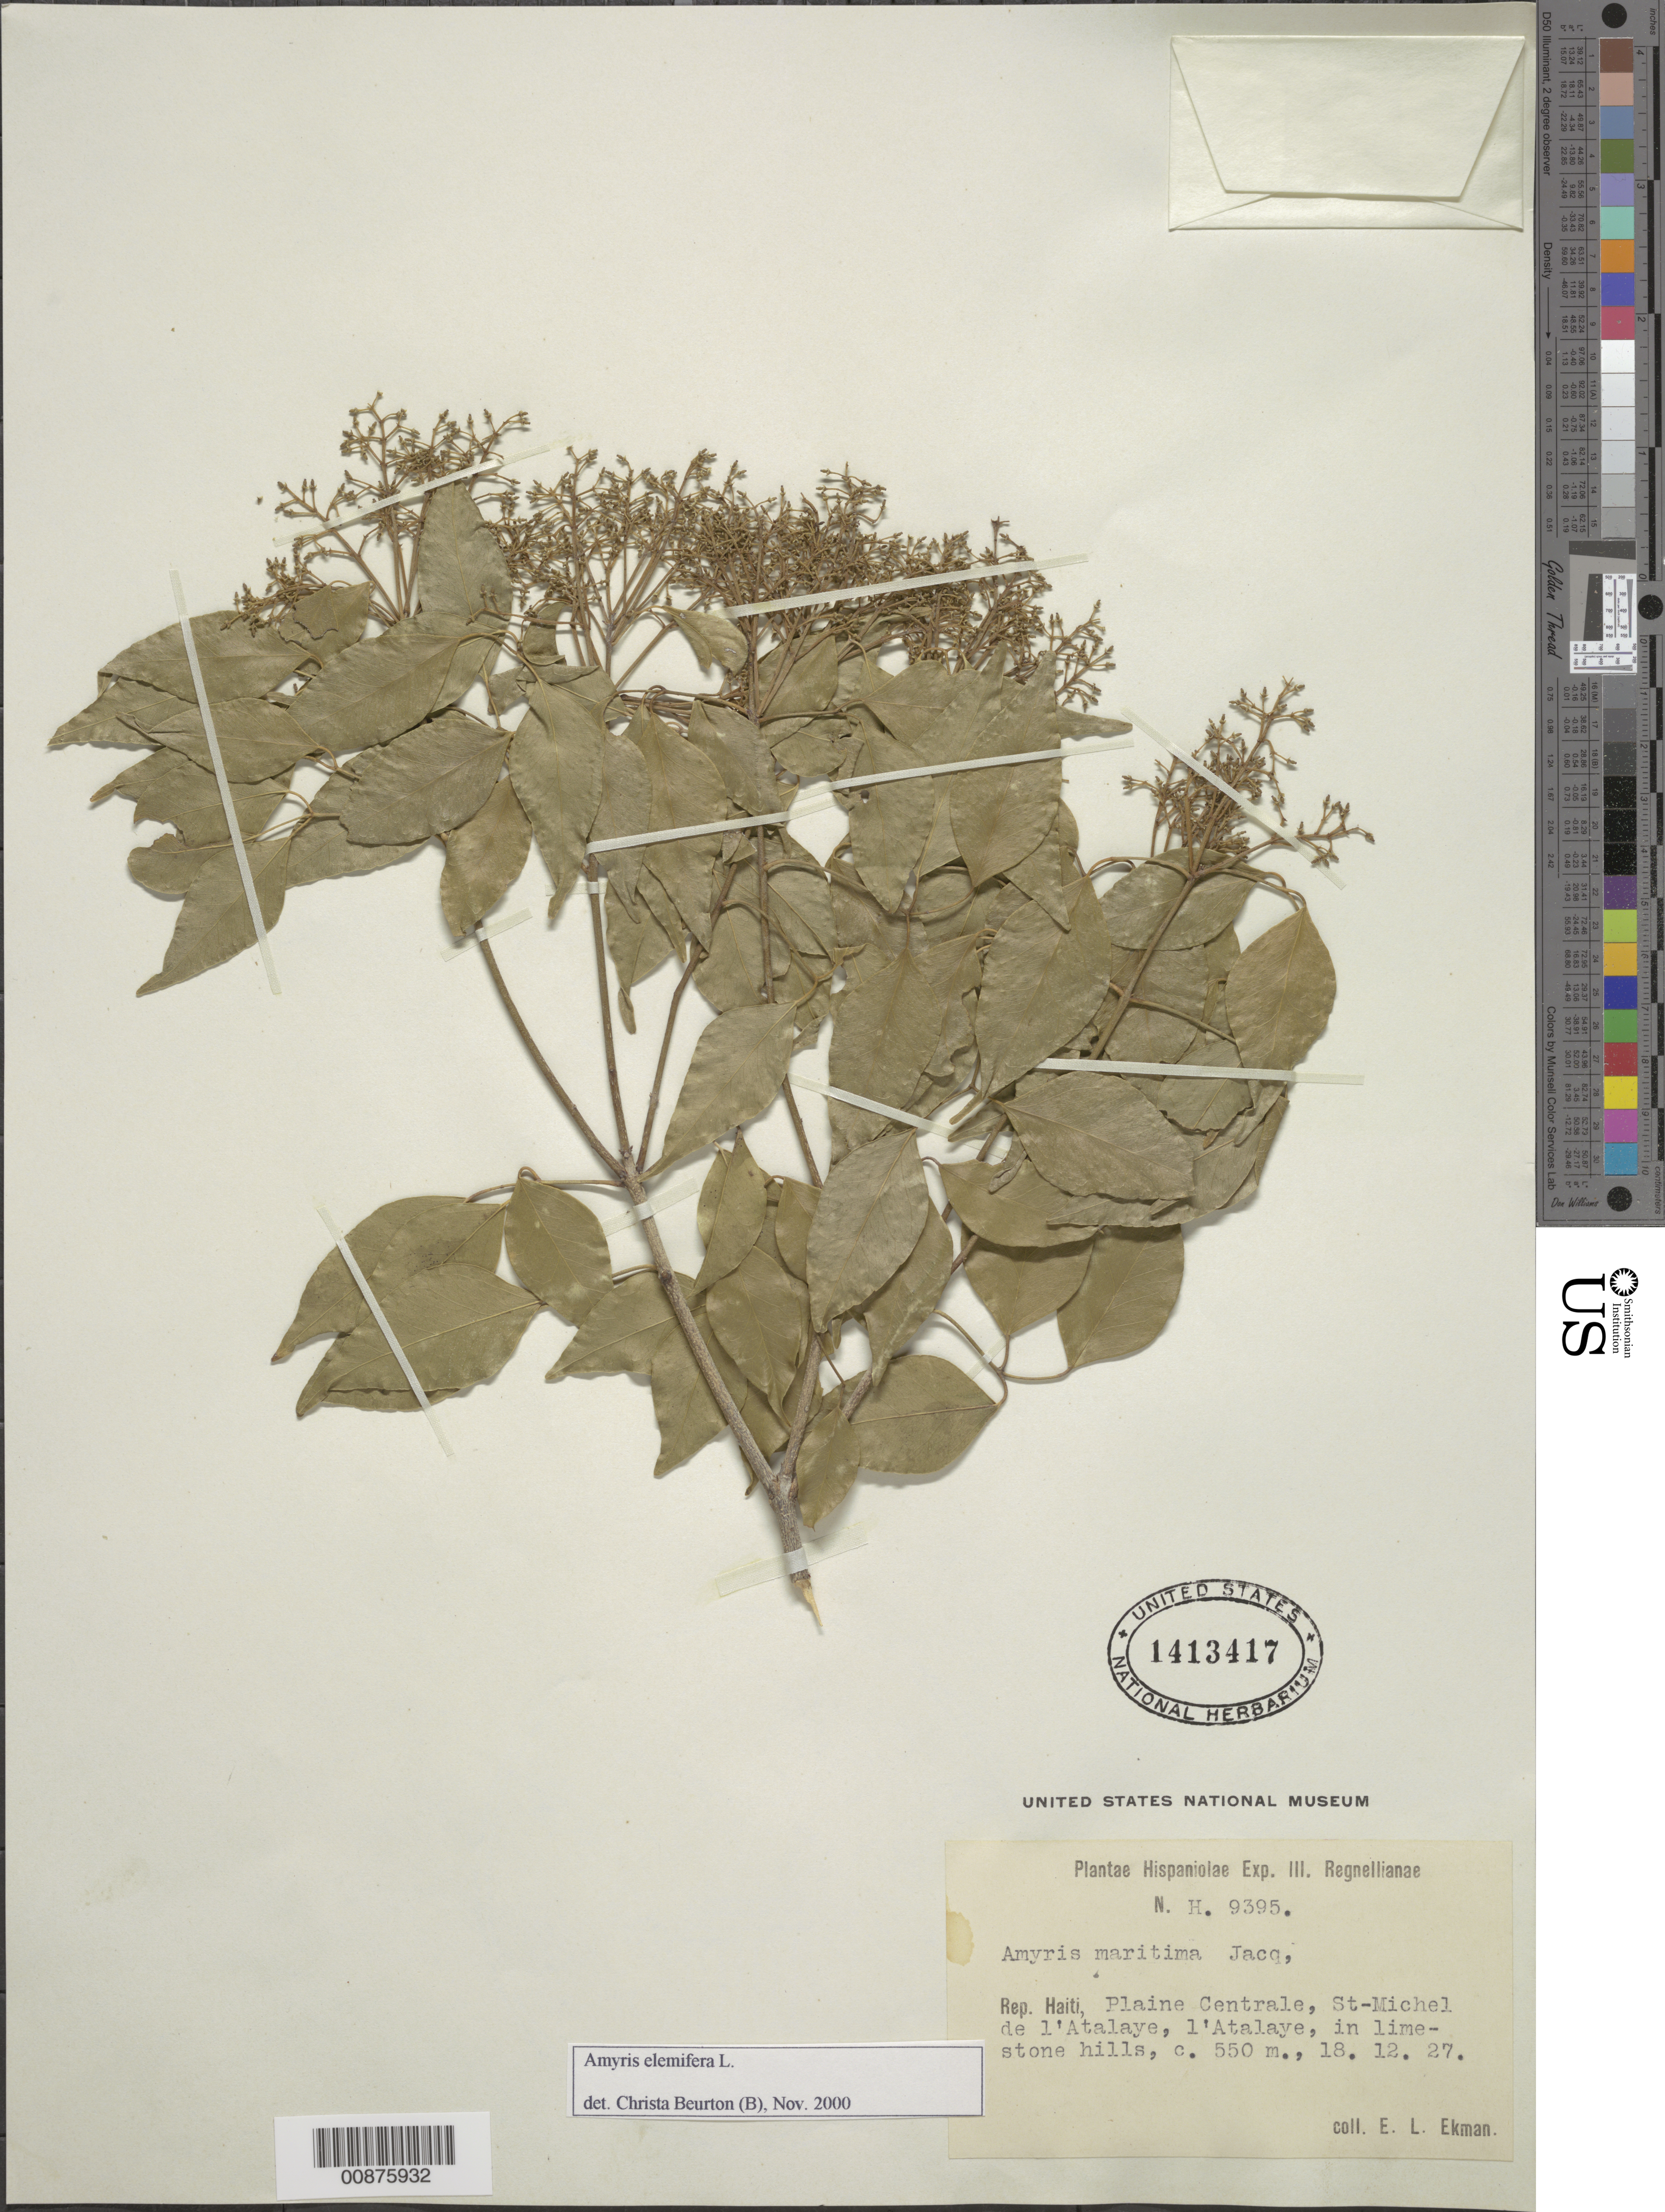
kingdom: Plantae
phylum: Tracheophyta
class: Magnoliopsida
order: Sapindales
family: Rutaceae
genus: Amyris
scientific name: Amyris elemifera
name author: L.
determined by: Beurton, C.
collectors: E. L. Ekman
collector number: H 9395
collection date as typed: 18 Dec 1927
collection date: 1927-12-18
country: Haiti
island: Hispaniola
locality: Plaine Centrale, St. Michel de l'Atalaye, l'Atalaye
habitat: In limestone hills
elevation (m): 550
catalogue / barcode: US 1413417